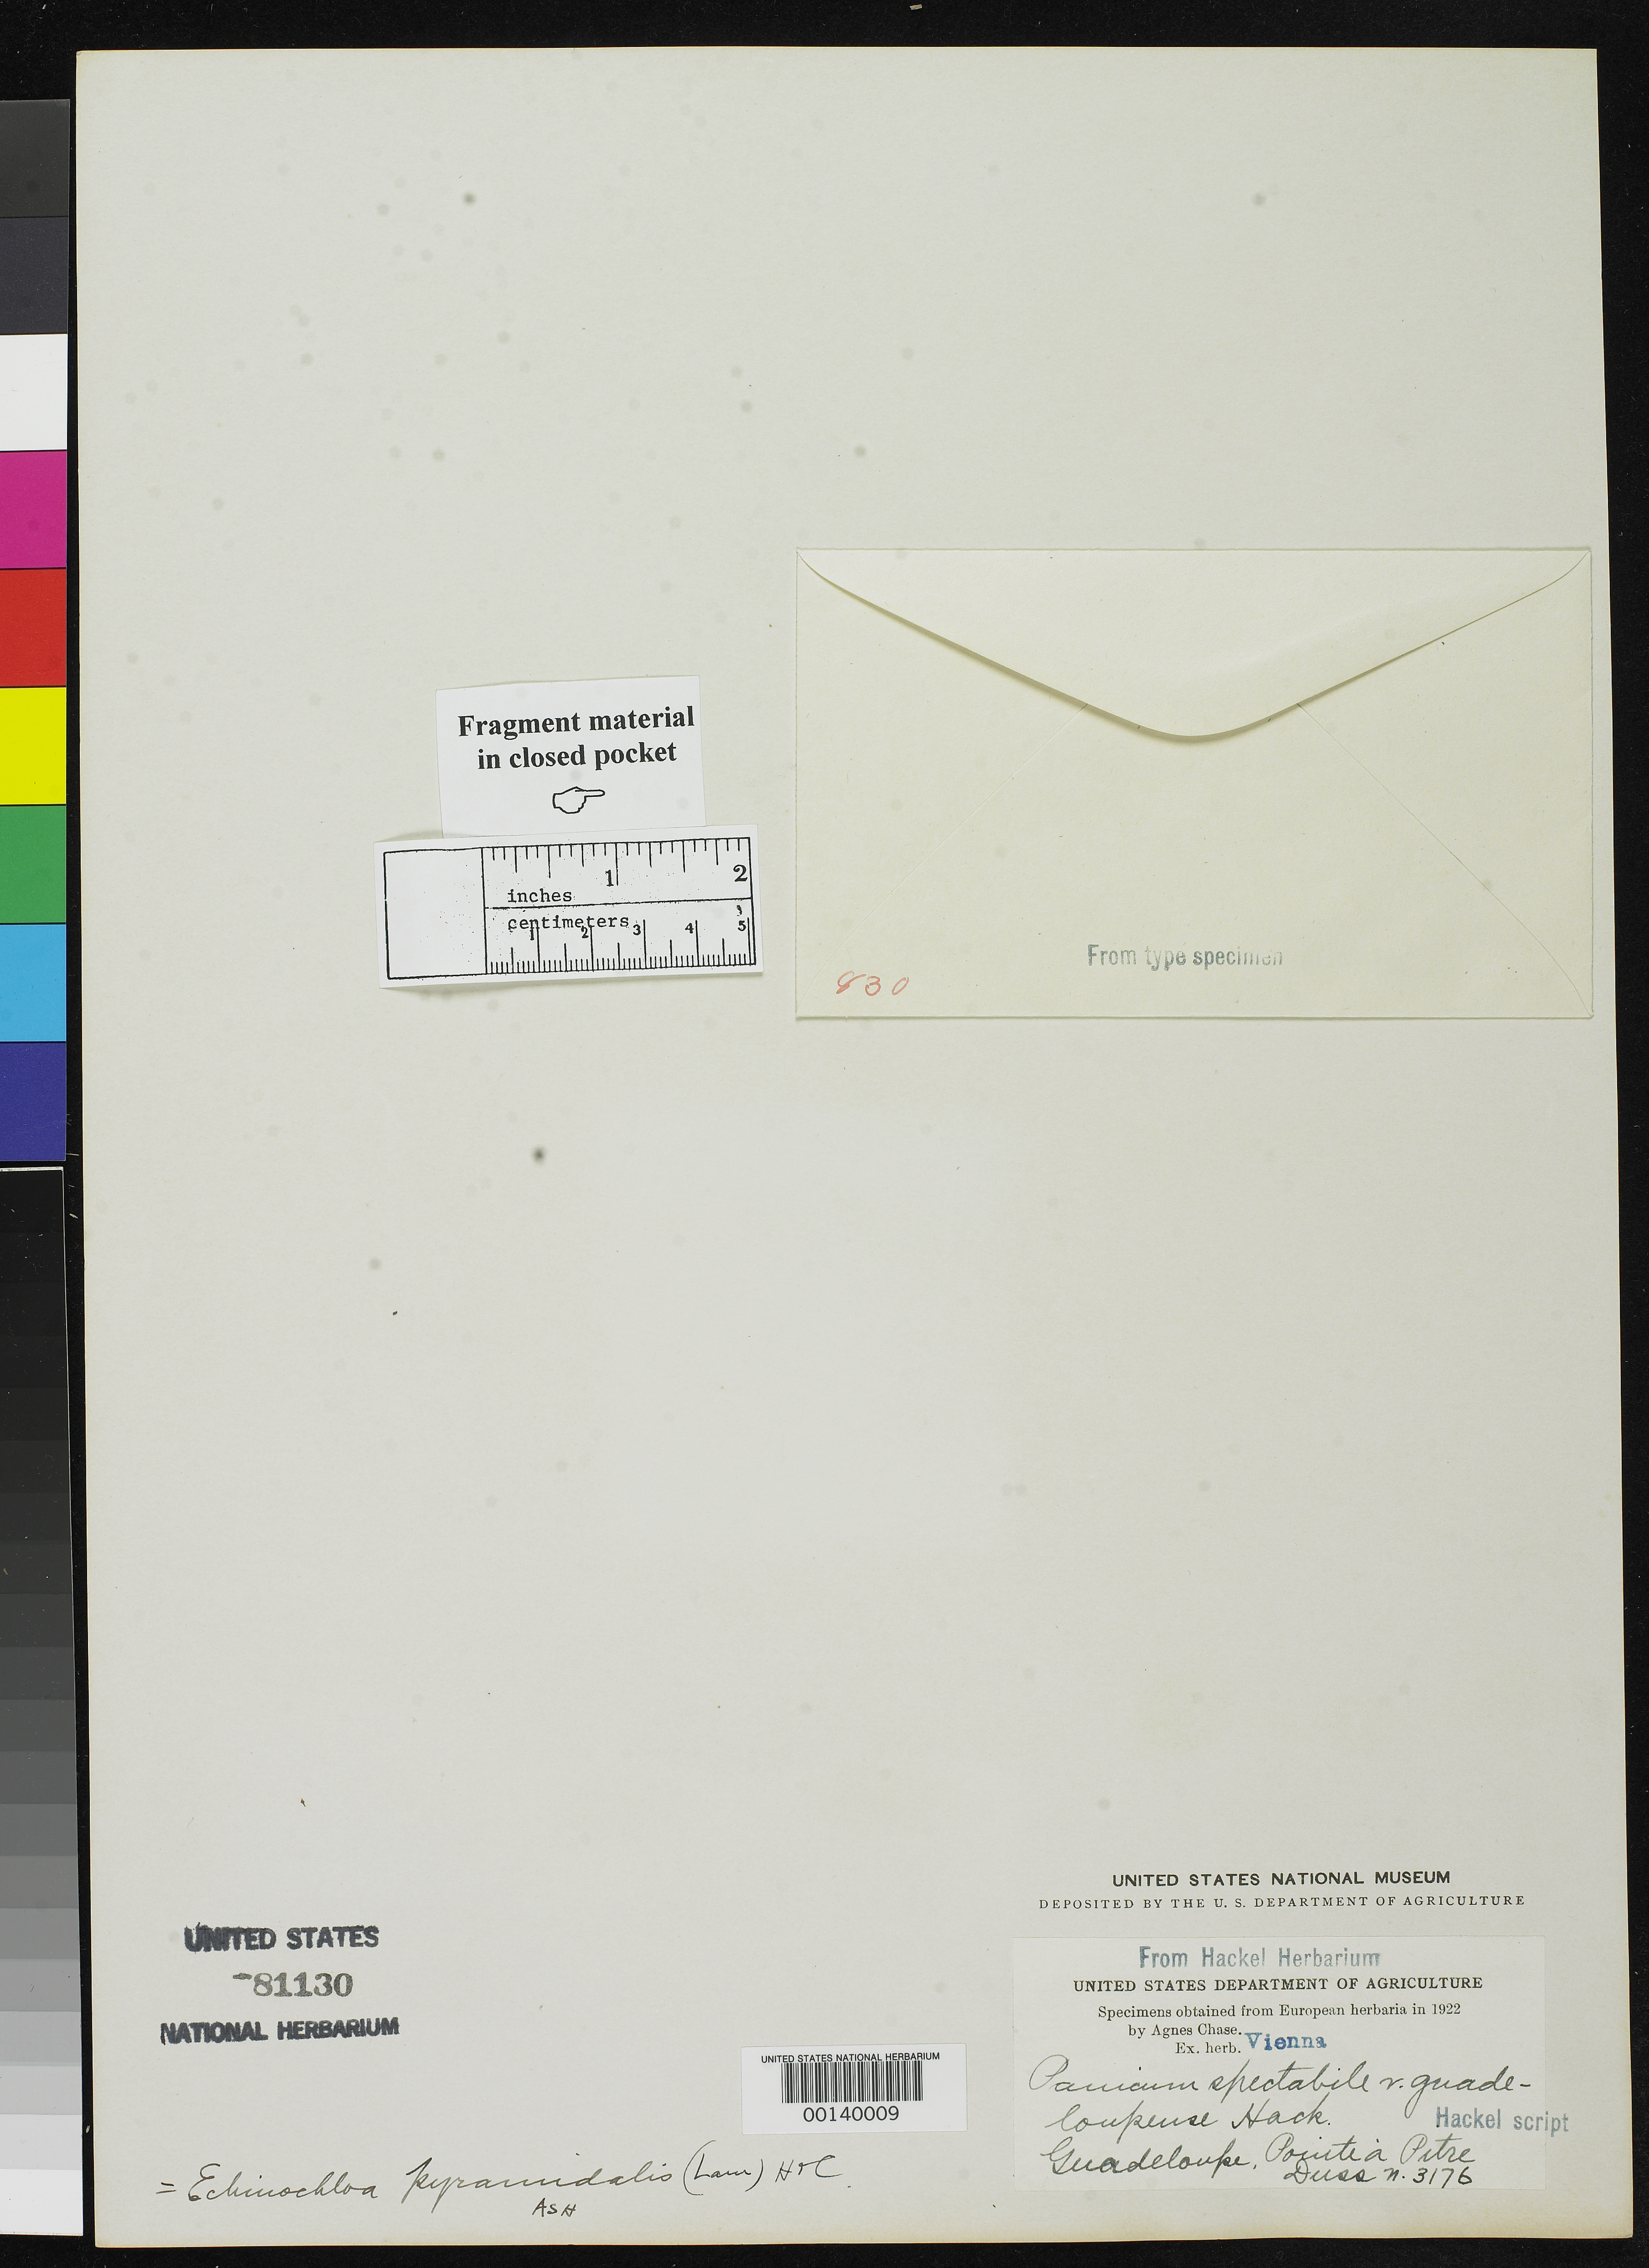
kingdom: Plantae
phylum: Tracheophyta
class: Liliopsida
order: Poales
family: Poaceae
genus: Panicum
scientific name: Panicum spectabile var. guadeloupense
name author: Hack.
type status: Type Fragment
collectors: Père Duss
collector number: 3176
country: Guadeloupe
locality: Pointe a Pitre.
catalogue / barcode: US 81130